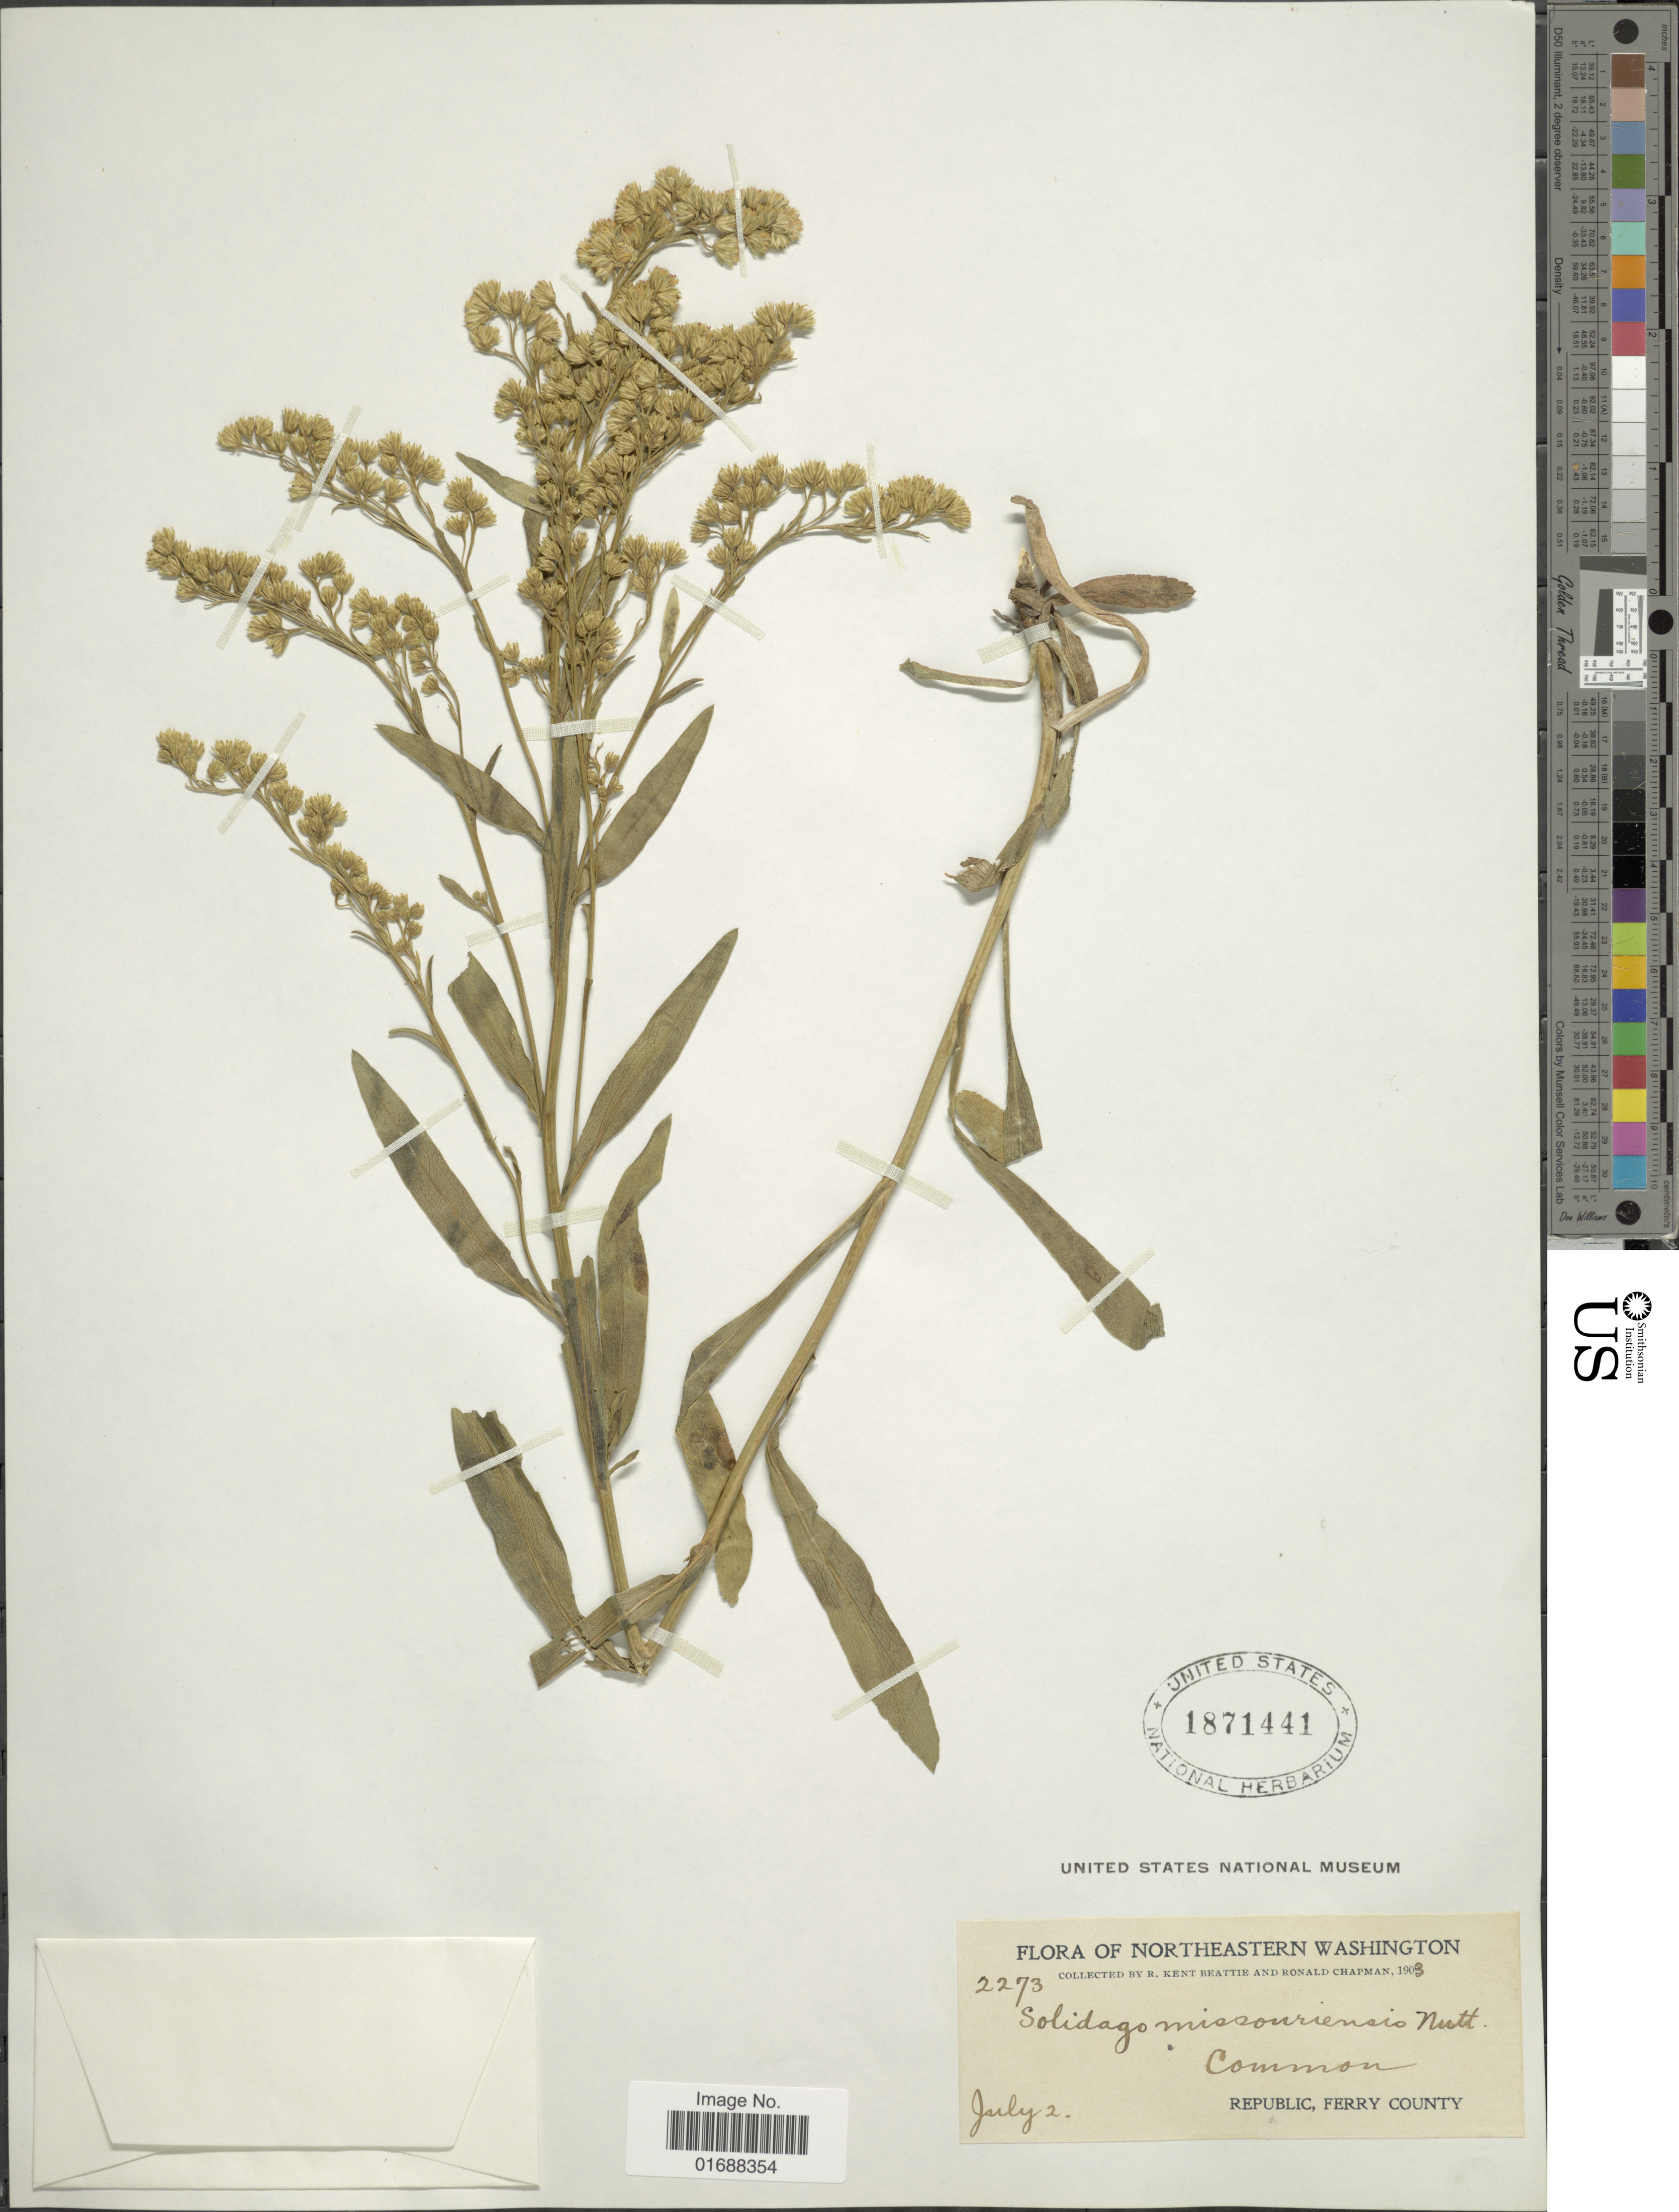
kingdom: Plantae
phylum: Tracheophyta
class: Magnoliopsida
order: Asterales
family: Asteraceae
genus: Solidago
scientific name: Solidago missouriensis var. missouriensis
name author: Nutt.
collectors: R. K. Beattie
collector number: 2273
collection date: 1903-07-02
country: United States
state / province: Washington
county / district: Ferry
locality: Northeastern Washington, Republic, Ferry County.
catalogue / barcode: US 1871441